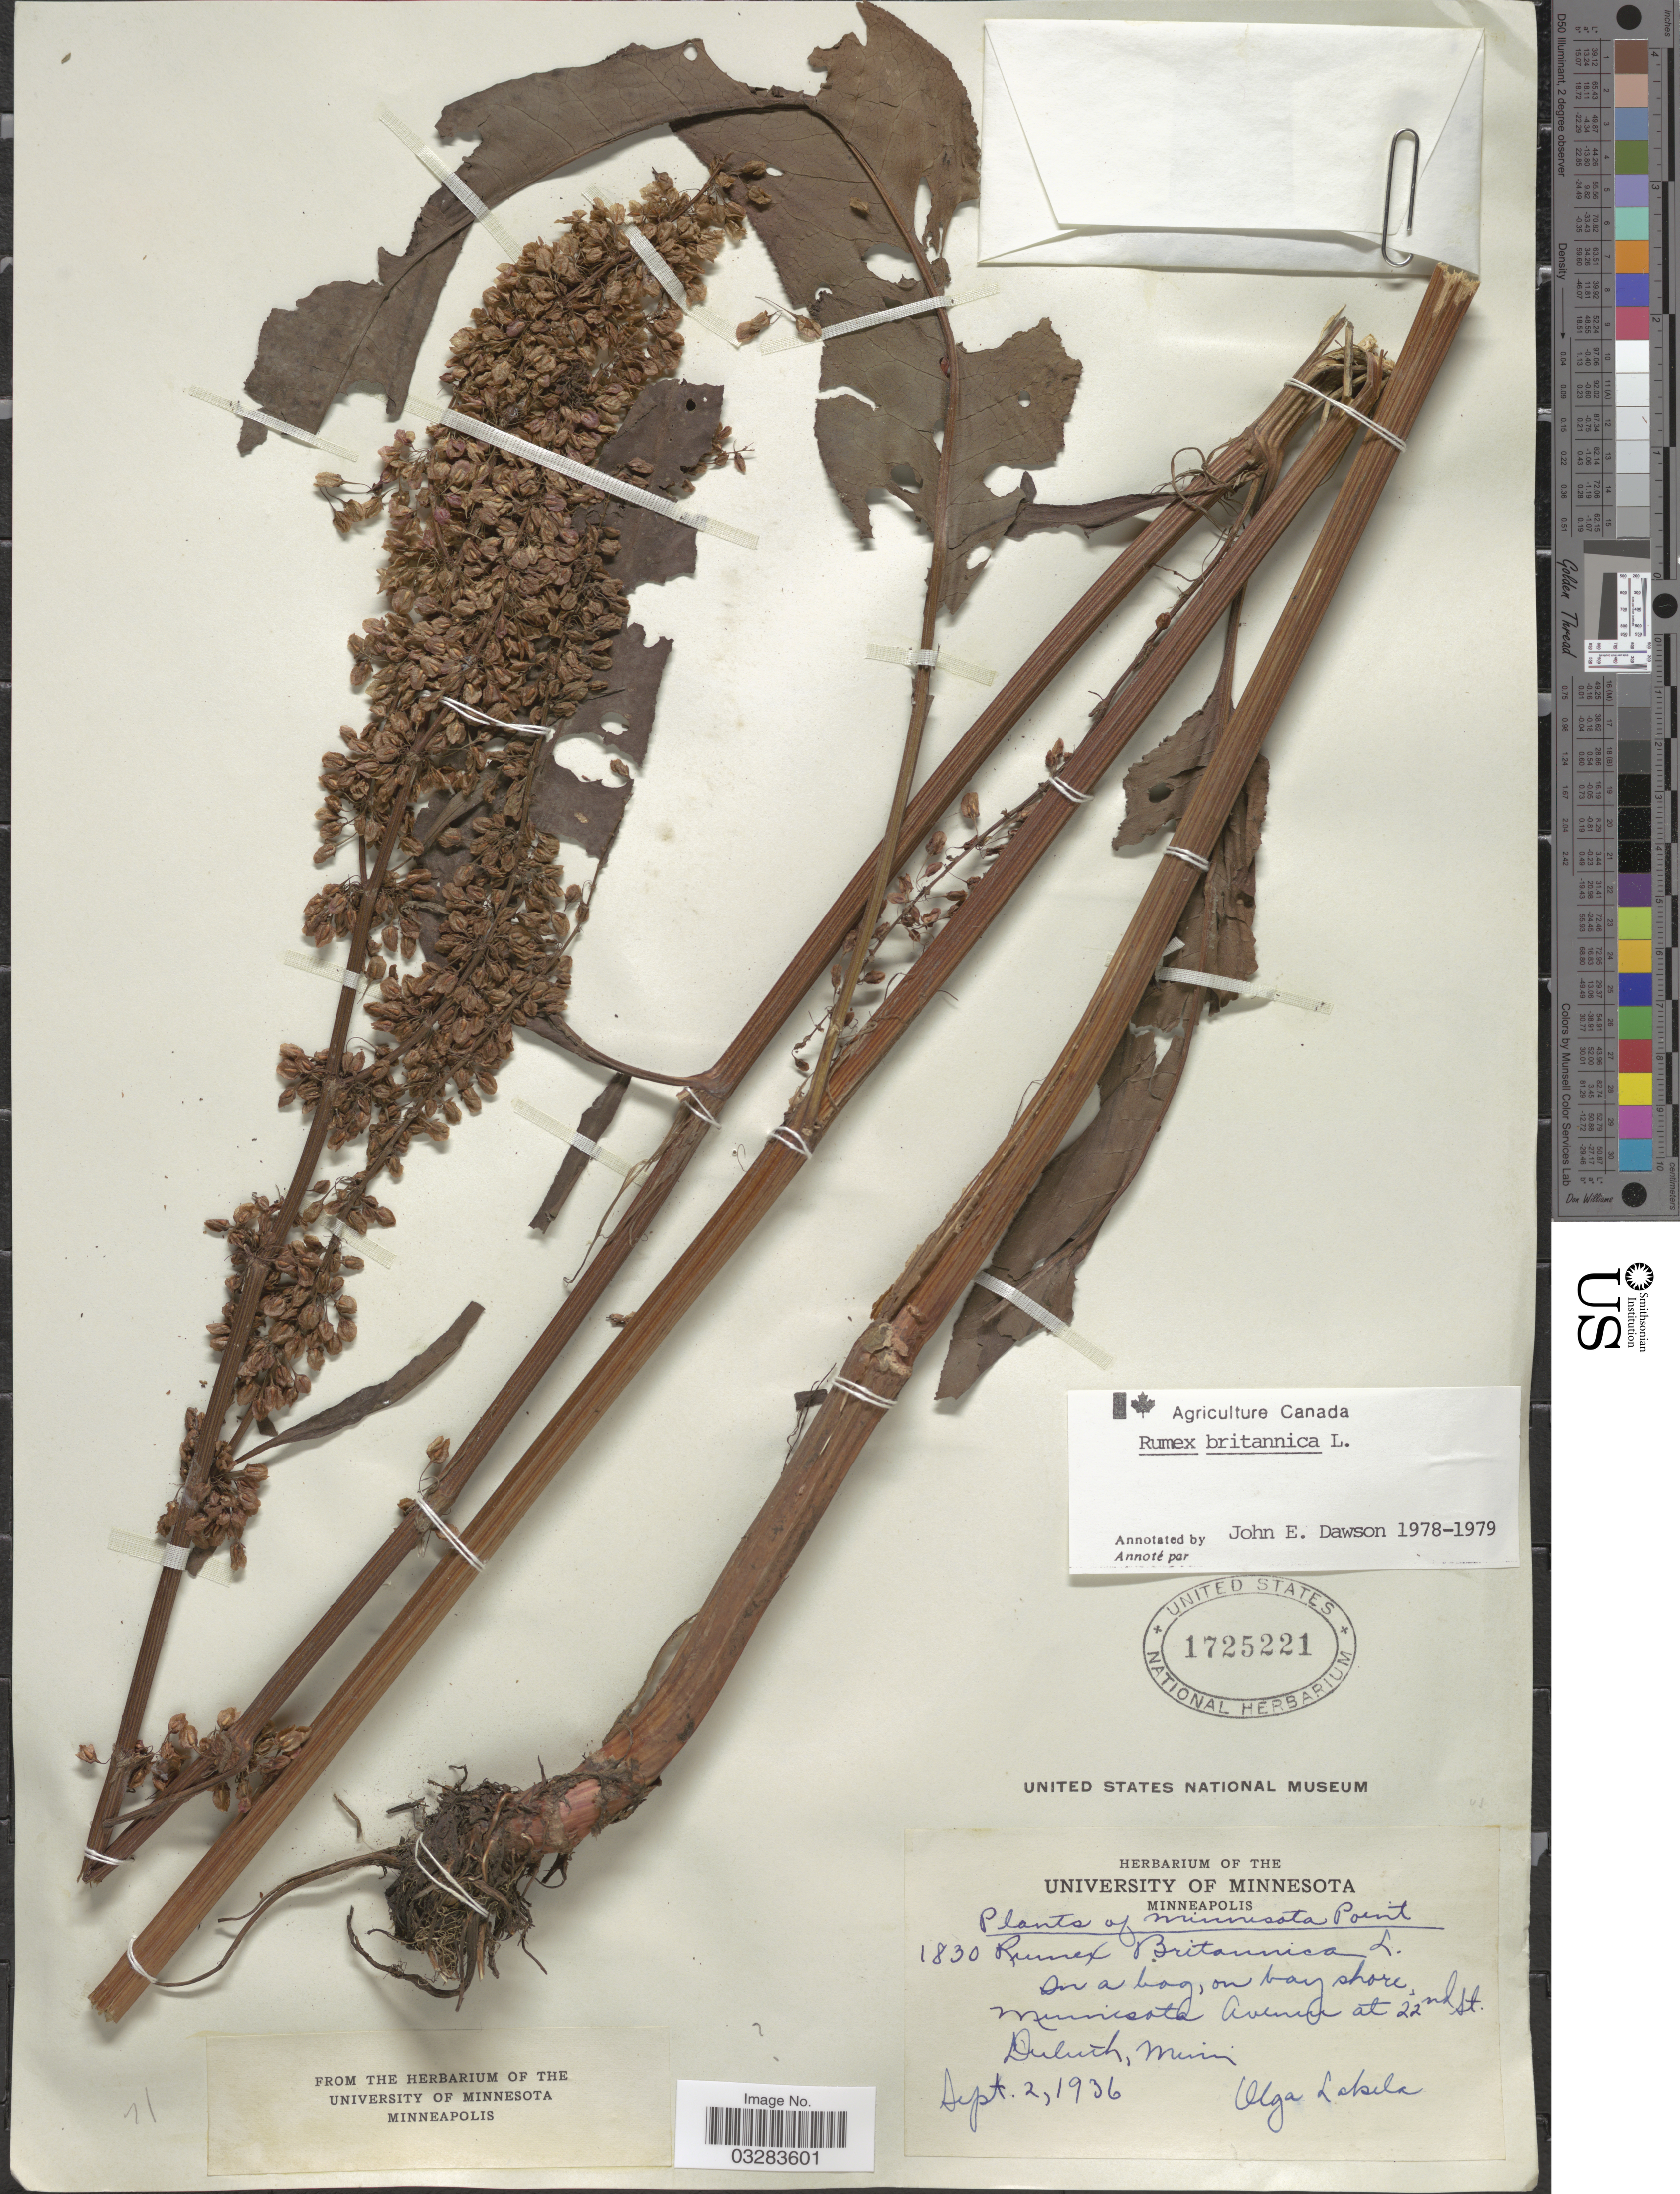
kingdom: Plantae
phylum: Tracheophyta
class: Magnoliopsida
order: Caryophyllales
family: Polygonaceae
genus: Rumex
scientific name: Rumex britannica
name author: L.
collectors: O. K. Lakela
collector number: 1830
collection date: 1936-09-02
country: United States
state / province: Minnesota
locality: Minnesota Point. On bay shore, Minnesota Avenue at 22nd St. Duluth.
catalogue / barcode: US 1725221